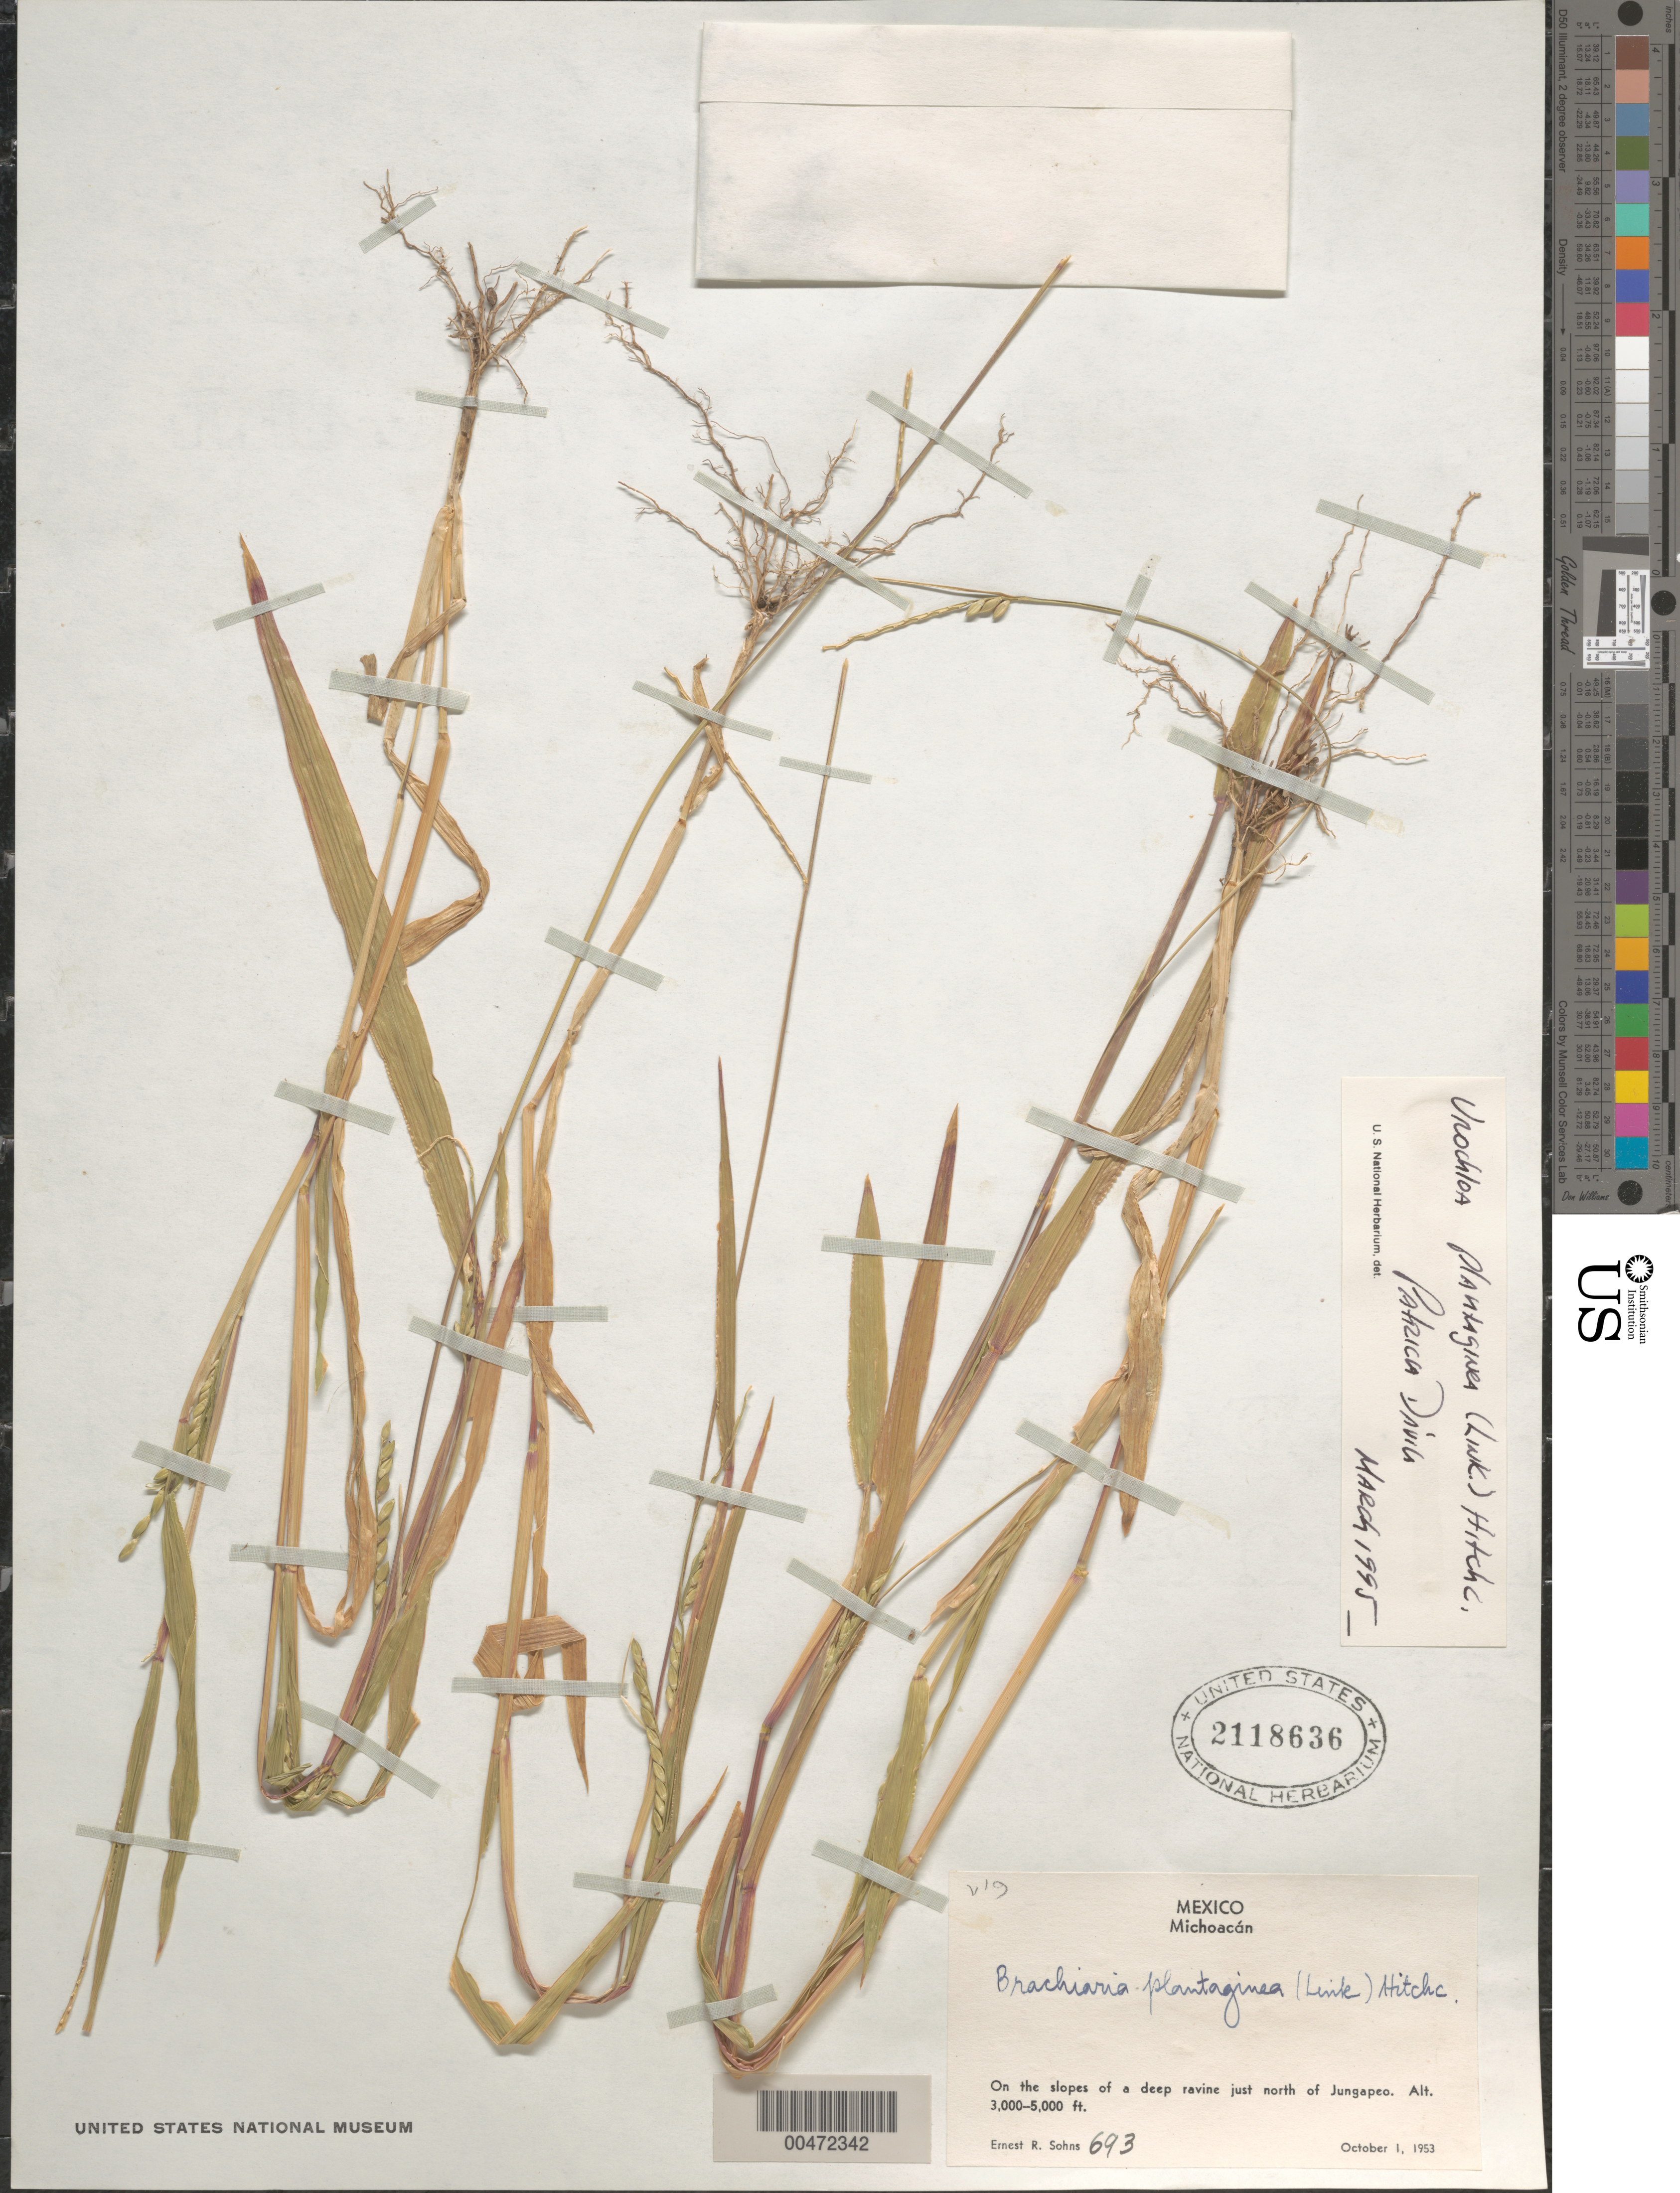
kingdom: Plantae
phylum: Tracheophyta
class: Liliopsida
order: Poales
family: Poaceae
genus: Urochloa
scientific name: Urochloa plantiginea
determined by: Dávila, P. D.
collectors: E. R. Sohns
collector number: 693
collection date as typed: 1 Oct 1953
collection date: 1953-10-01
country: Mexico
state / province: Michoacán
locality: Just N of Jungapeo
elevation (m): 914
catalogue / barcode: US 2118636